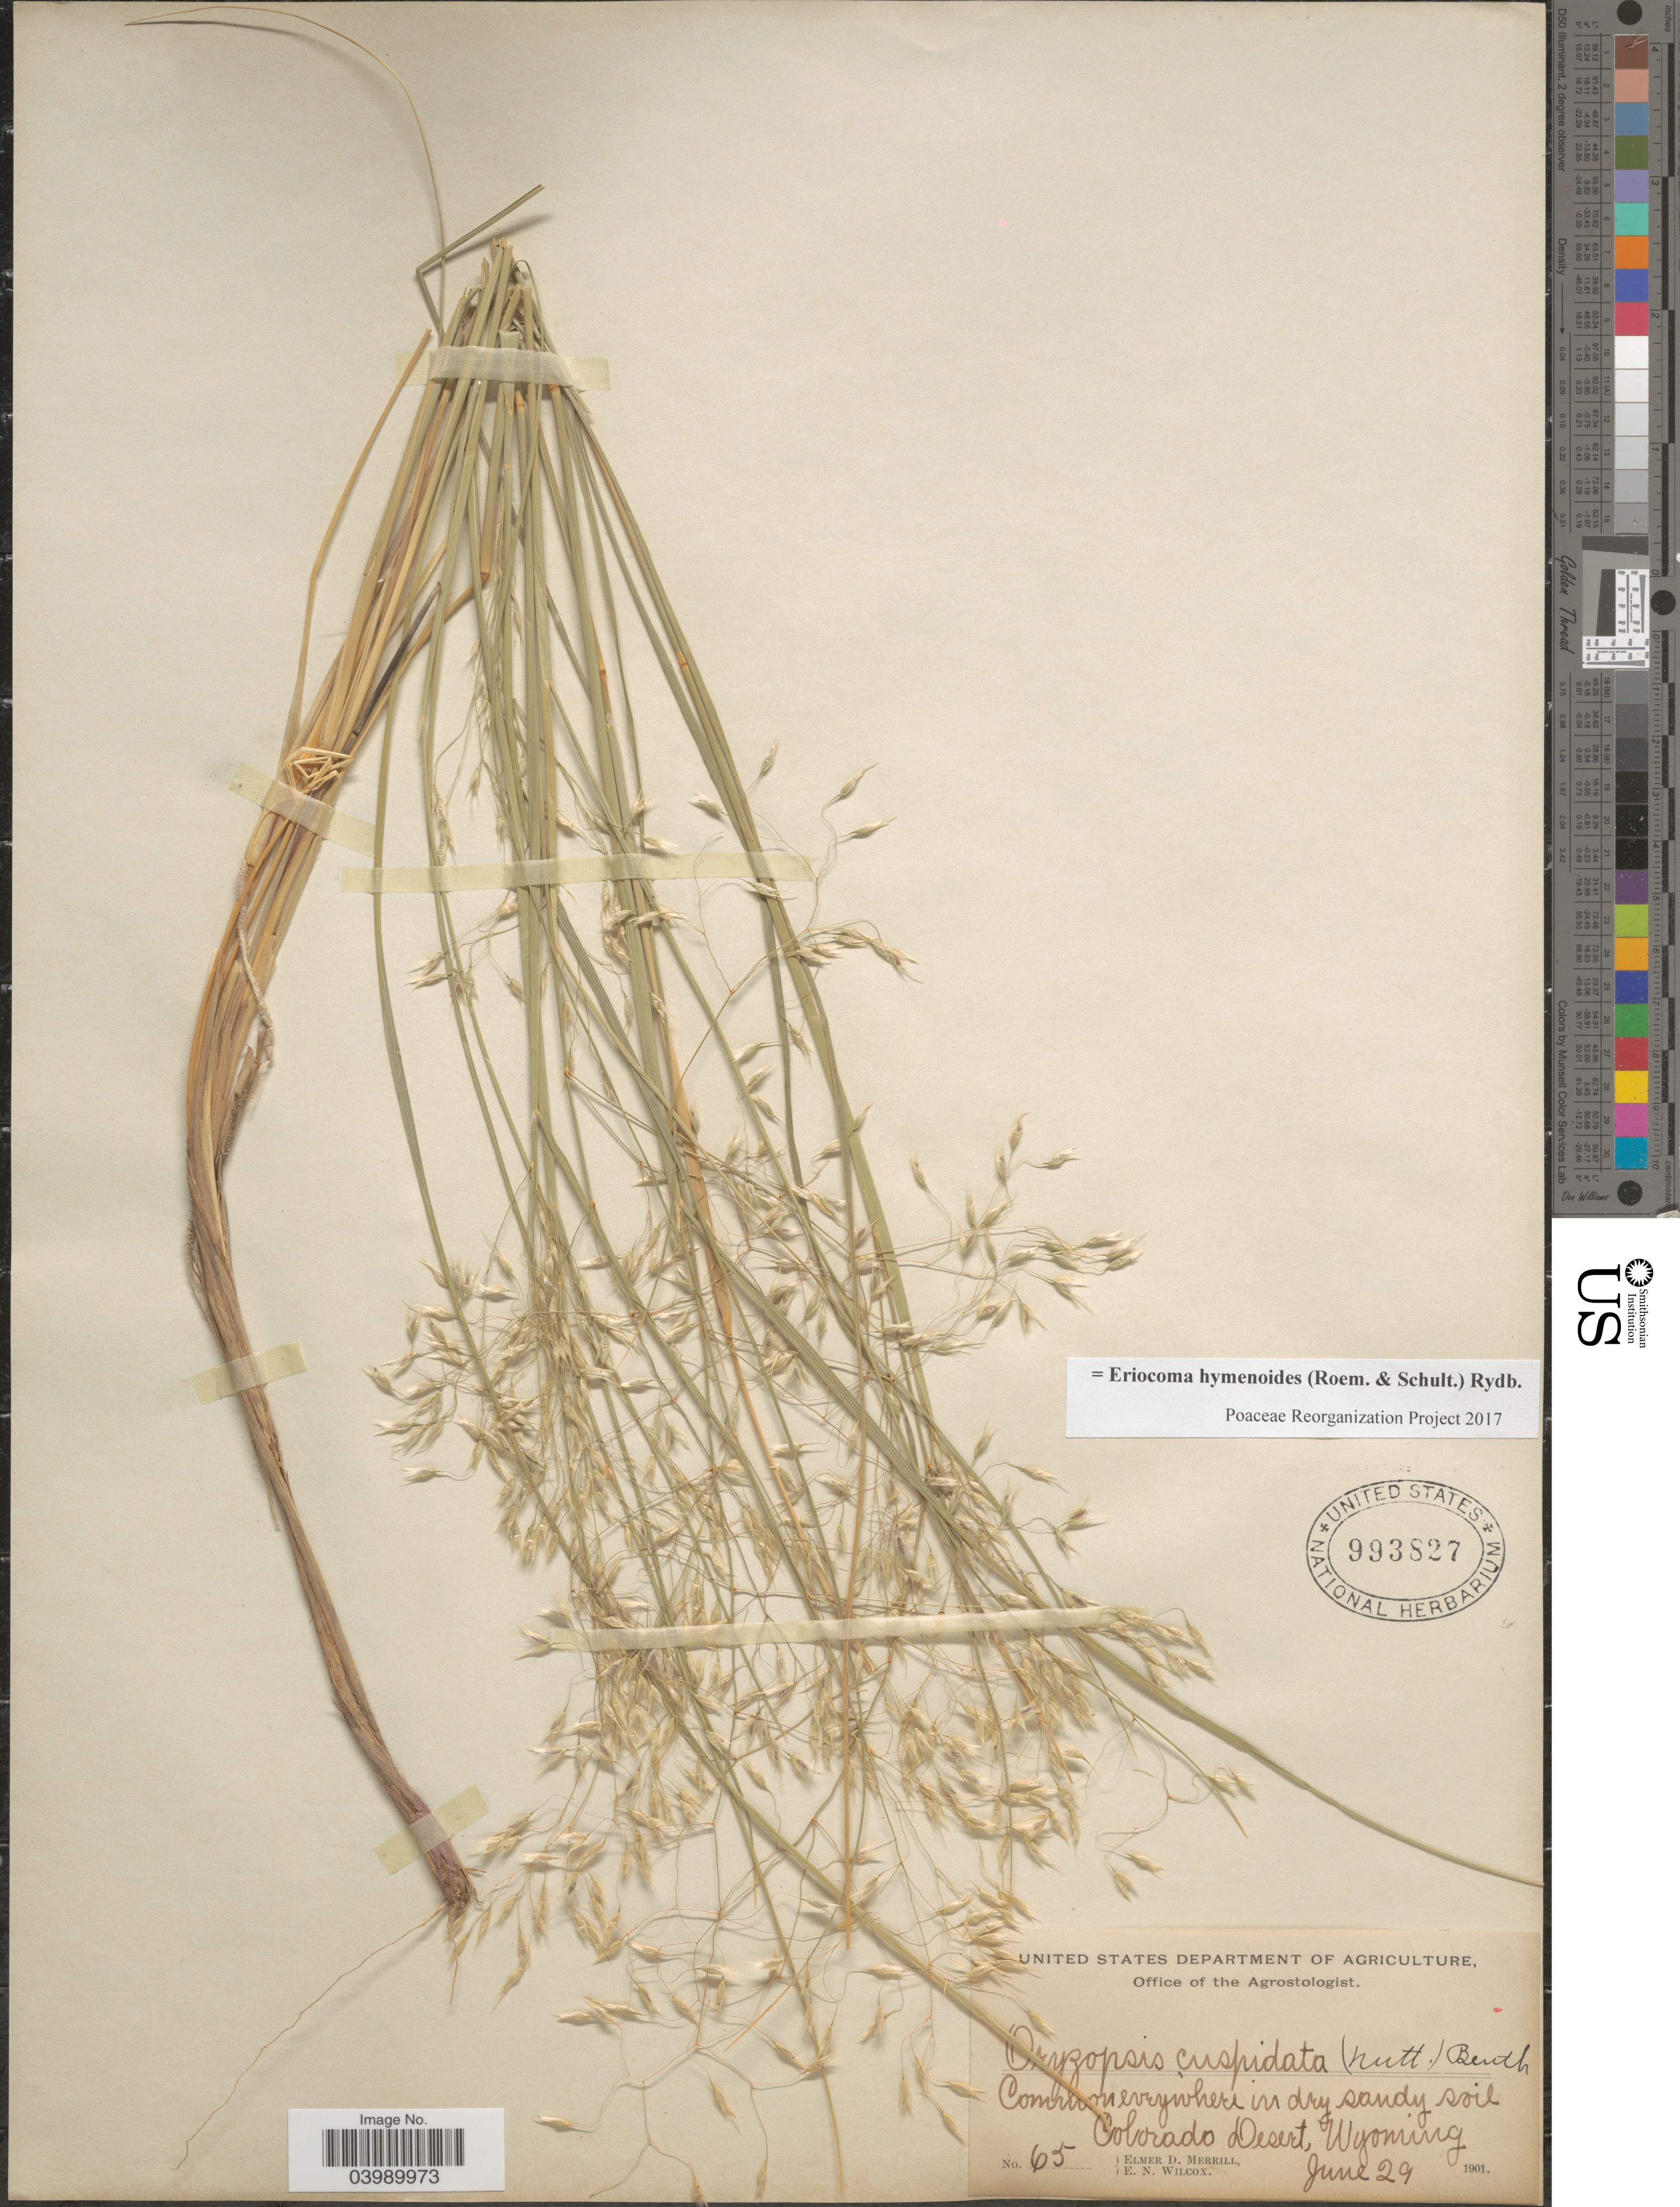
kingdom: Plantae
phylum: Tracheophyta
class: Liliopsida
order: Poales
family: Poaceae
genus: Eriocoma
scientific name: Eriocoma hymenoides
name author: (Roem. & Schult.) Rydb.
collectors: E. D. Merrill & E. Wilcox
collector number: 65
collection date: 1901-06-29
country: United States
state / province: Wyoming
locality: Colorado Desert.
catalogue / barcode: US 993827